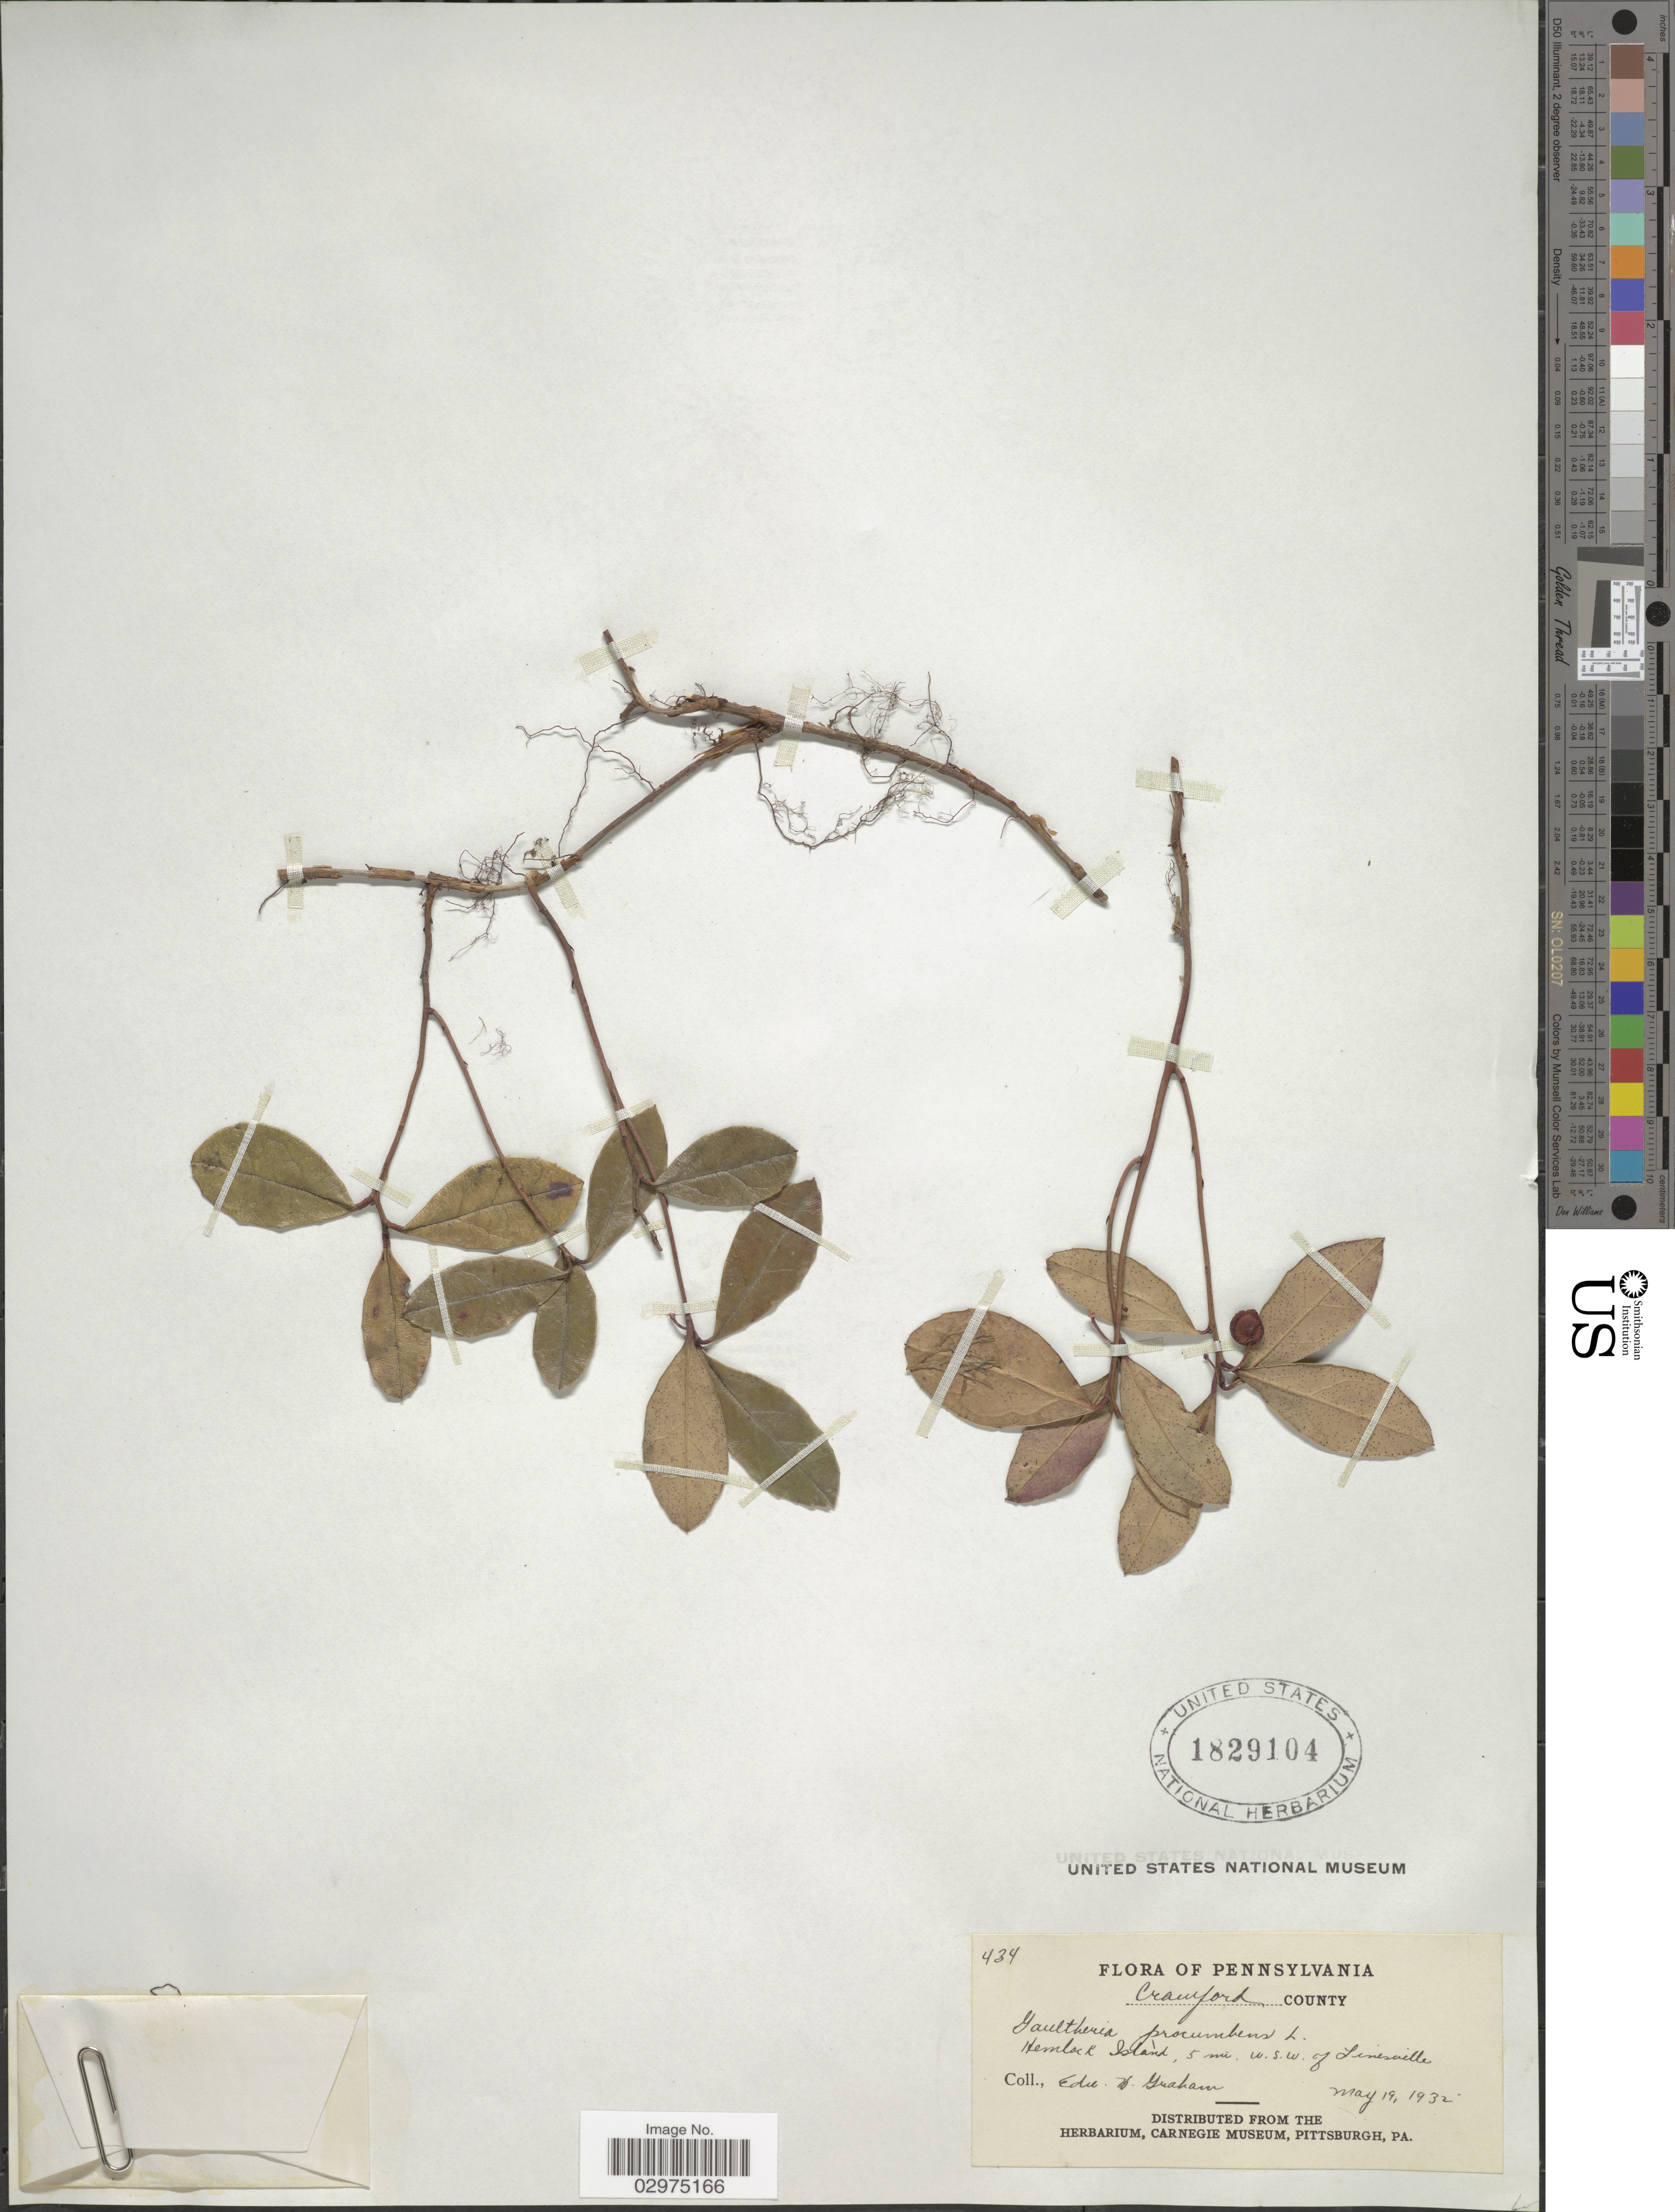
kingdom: Plantae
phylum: Tracheophyta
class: Magnoliopsida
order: Ericales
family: Ericaceae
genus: Gaultheria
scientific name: Gaultheria procumbens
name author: L.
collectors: E. H. Graham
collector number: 434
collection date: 1932-05-19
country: United States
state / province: Pennsylvania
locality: Crawford County. Hemlock Island, 5 mi. W.S.W. of Linesville.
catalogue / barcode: US 1829104